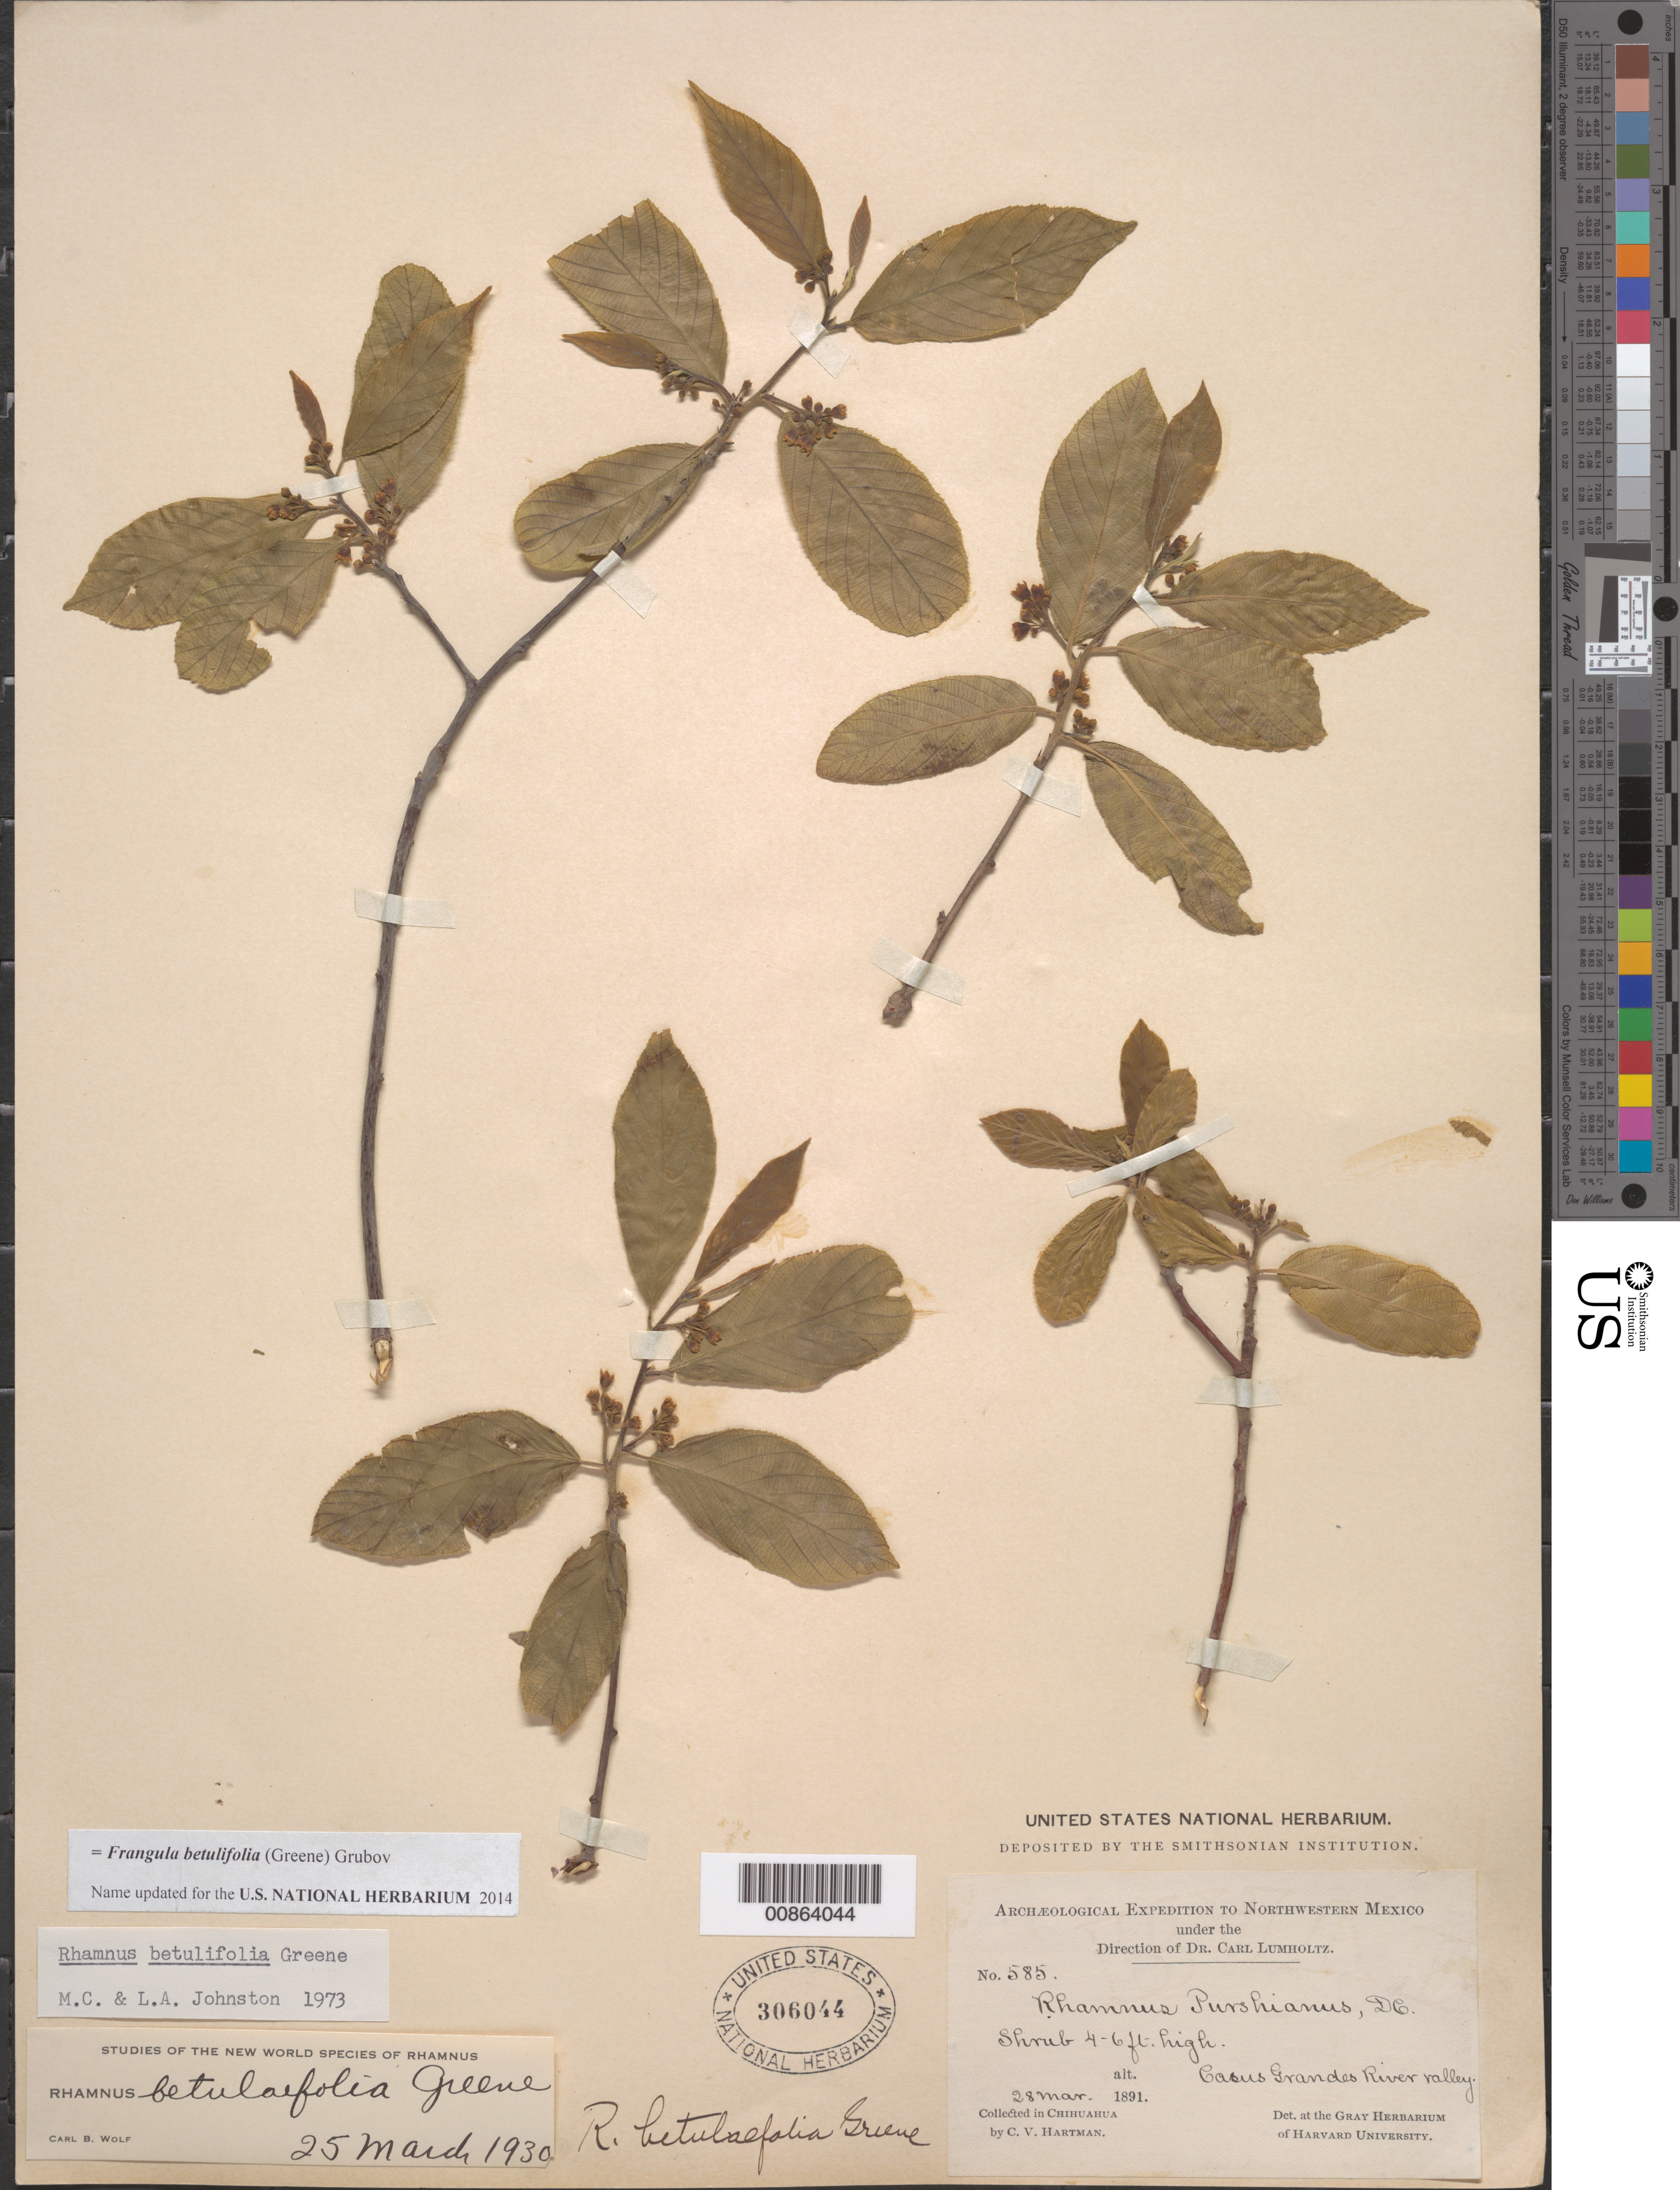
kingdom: Plantae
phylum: Tracheophyta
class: Magnoliopsida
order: Rosales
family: Rhamnaceae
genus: Frangula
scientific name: Frangula betulifolia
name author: (Greene) Grubov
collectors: C. V. Hartman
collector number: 585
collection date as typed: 28 Mar 1891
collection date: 1891-03-28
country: Mexico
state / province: Chihuahua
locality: Casas Grandes River Valley.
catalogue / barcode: US 306044